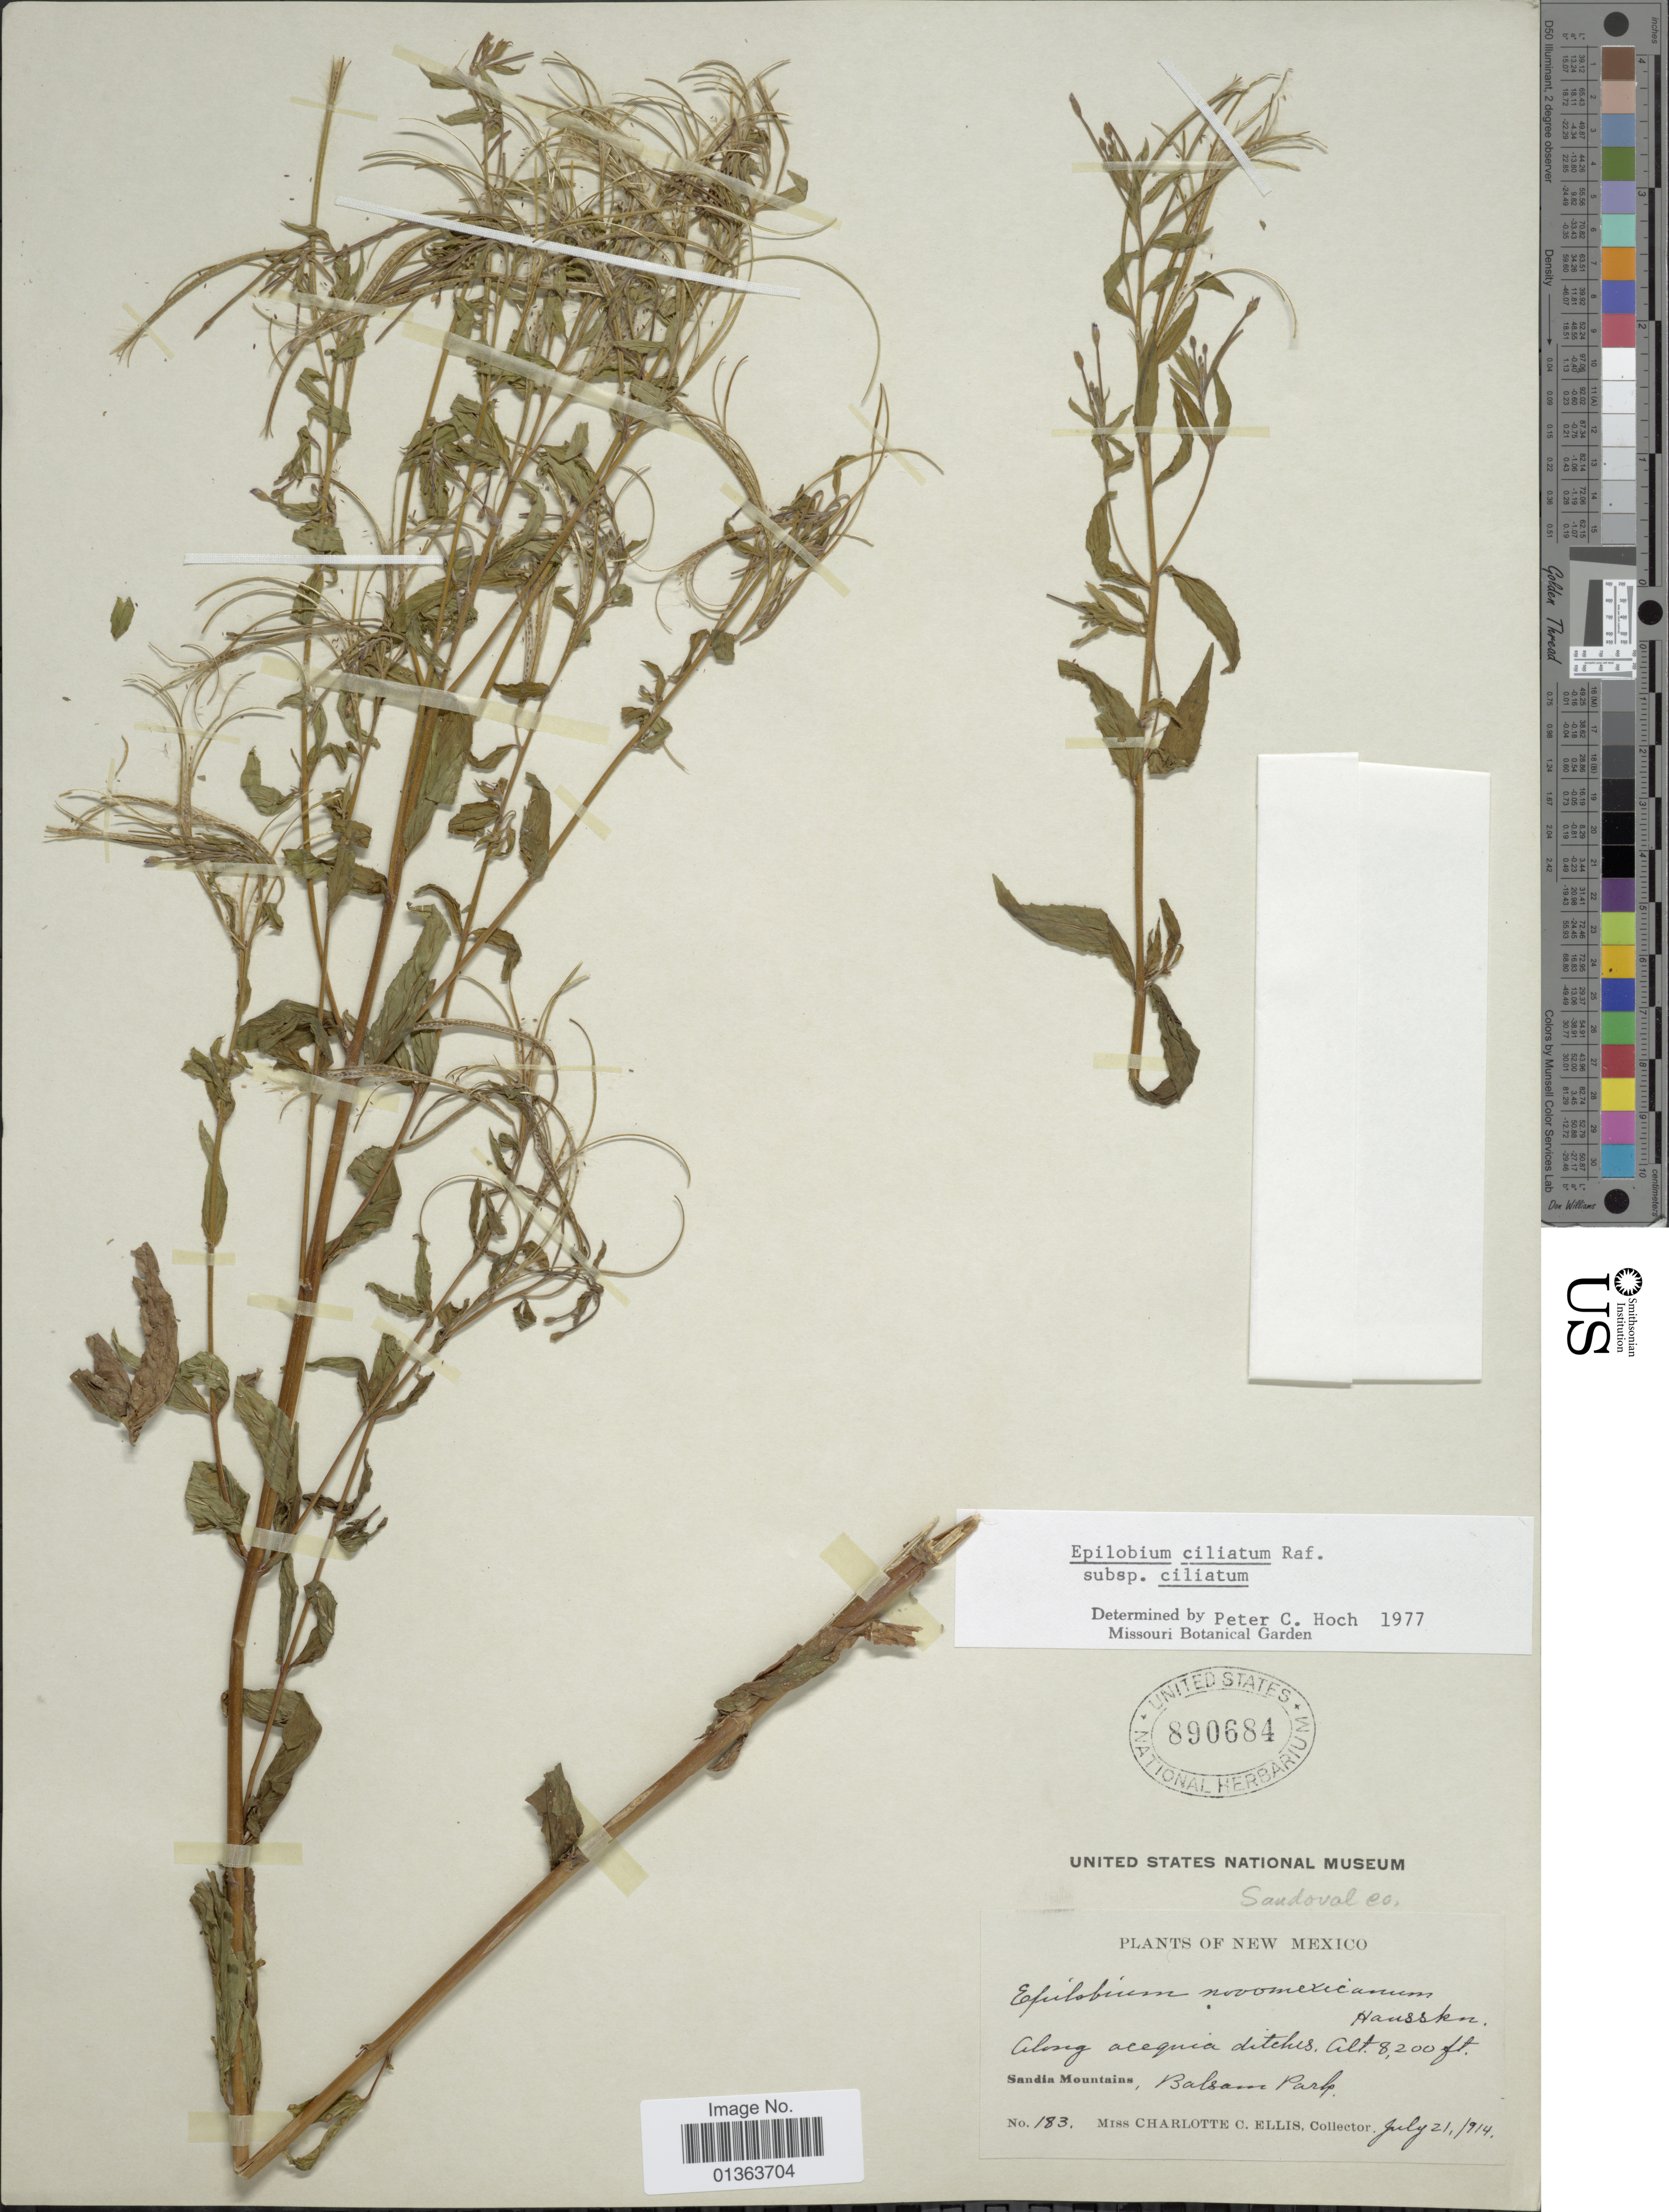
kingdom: Plantae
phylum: Tracheophyta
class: Magnoliopsida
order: Myrtales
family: Onagraceae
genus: Epilobium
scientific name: Epilobium ciliatum subsp. ciliatum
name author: Raf.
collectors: C. C. Ellis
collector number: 183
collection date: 1914-07-21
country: United States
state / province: New Mexico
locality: Sandia Mountains, Balsam Park.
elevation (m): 2499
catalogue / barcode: US 890684